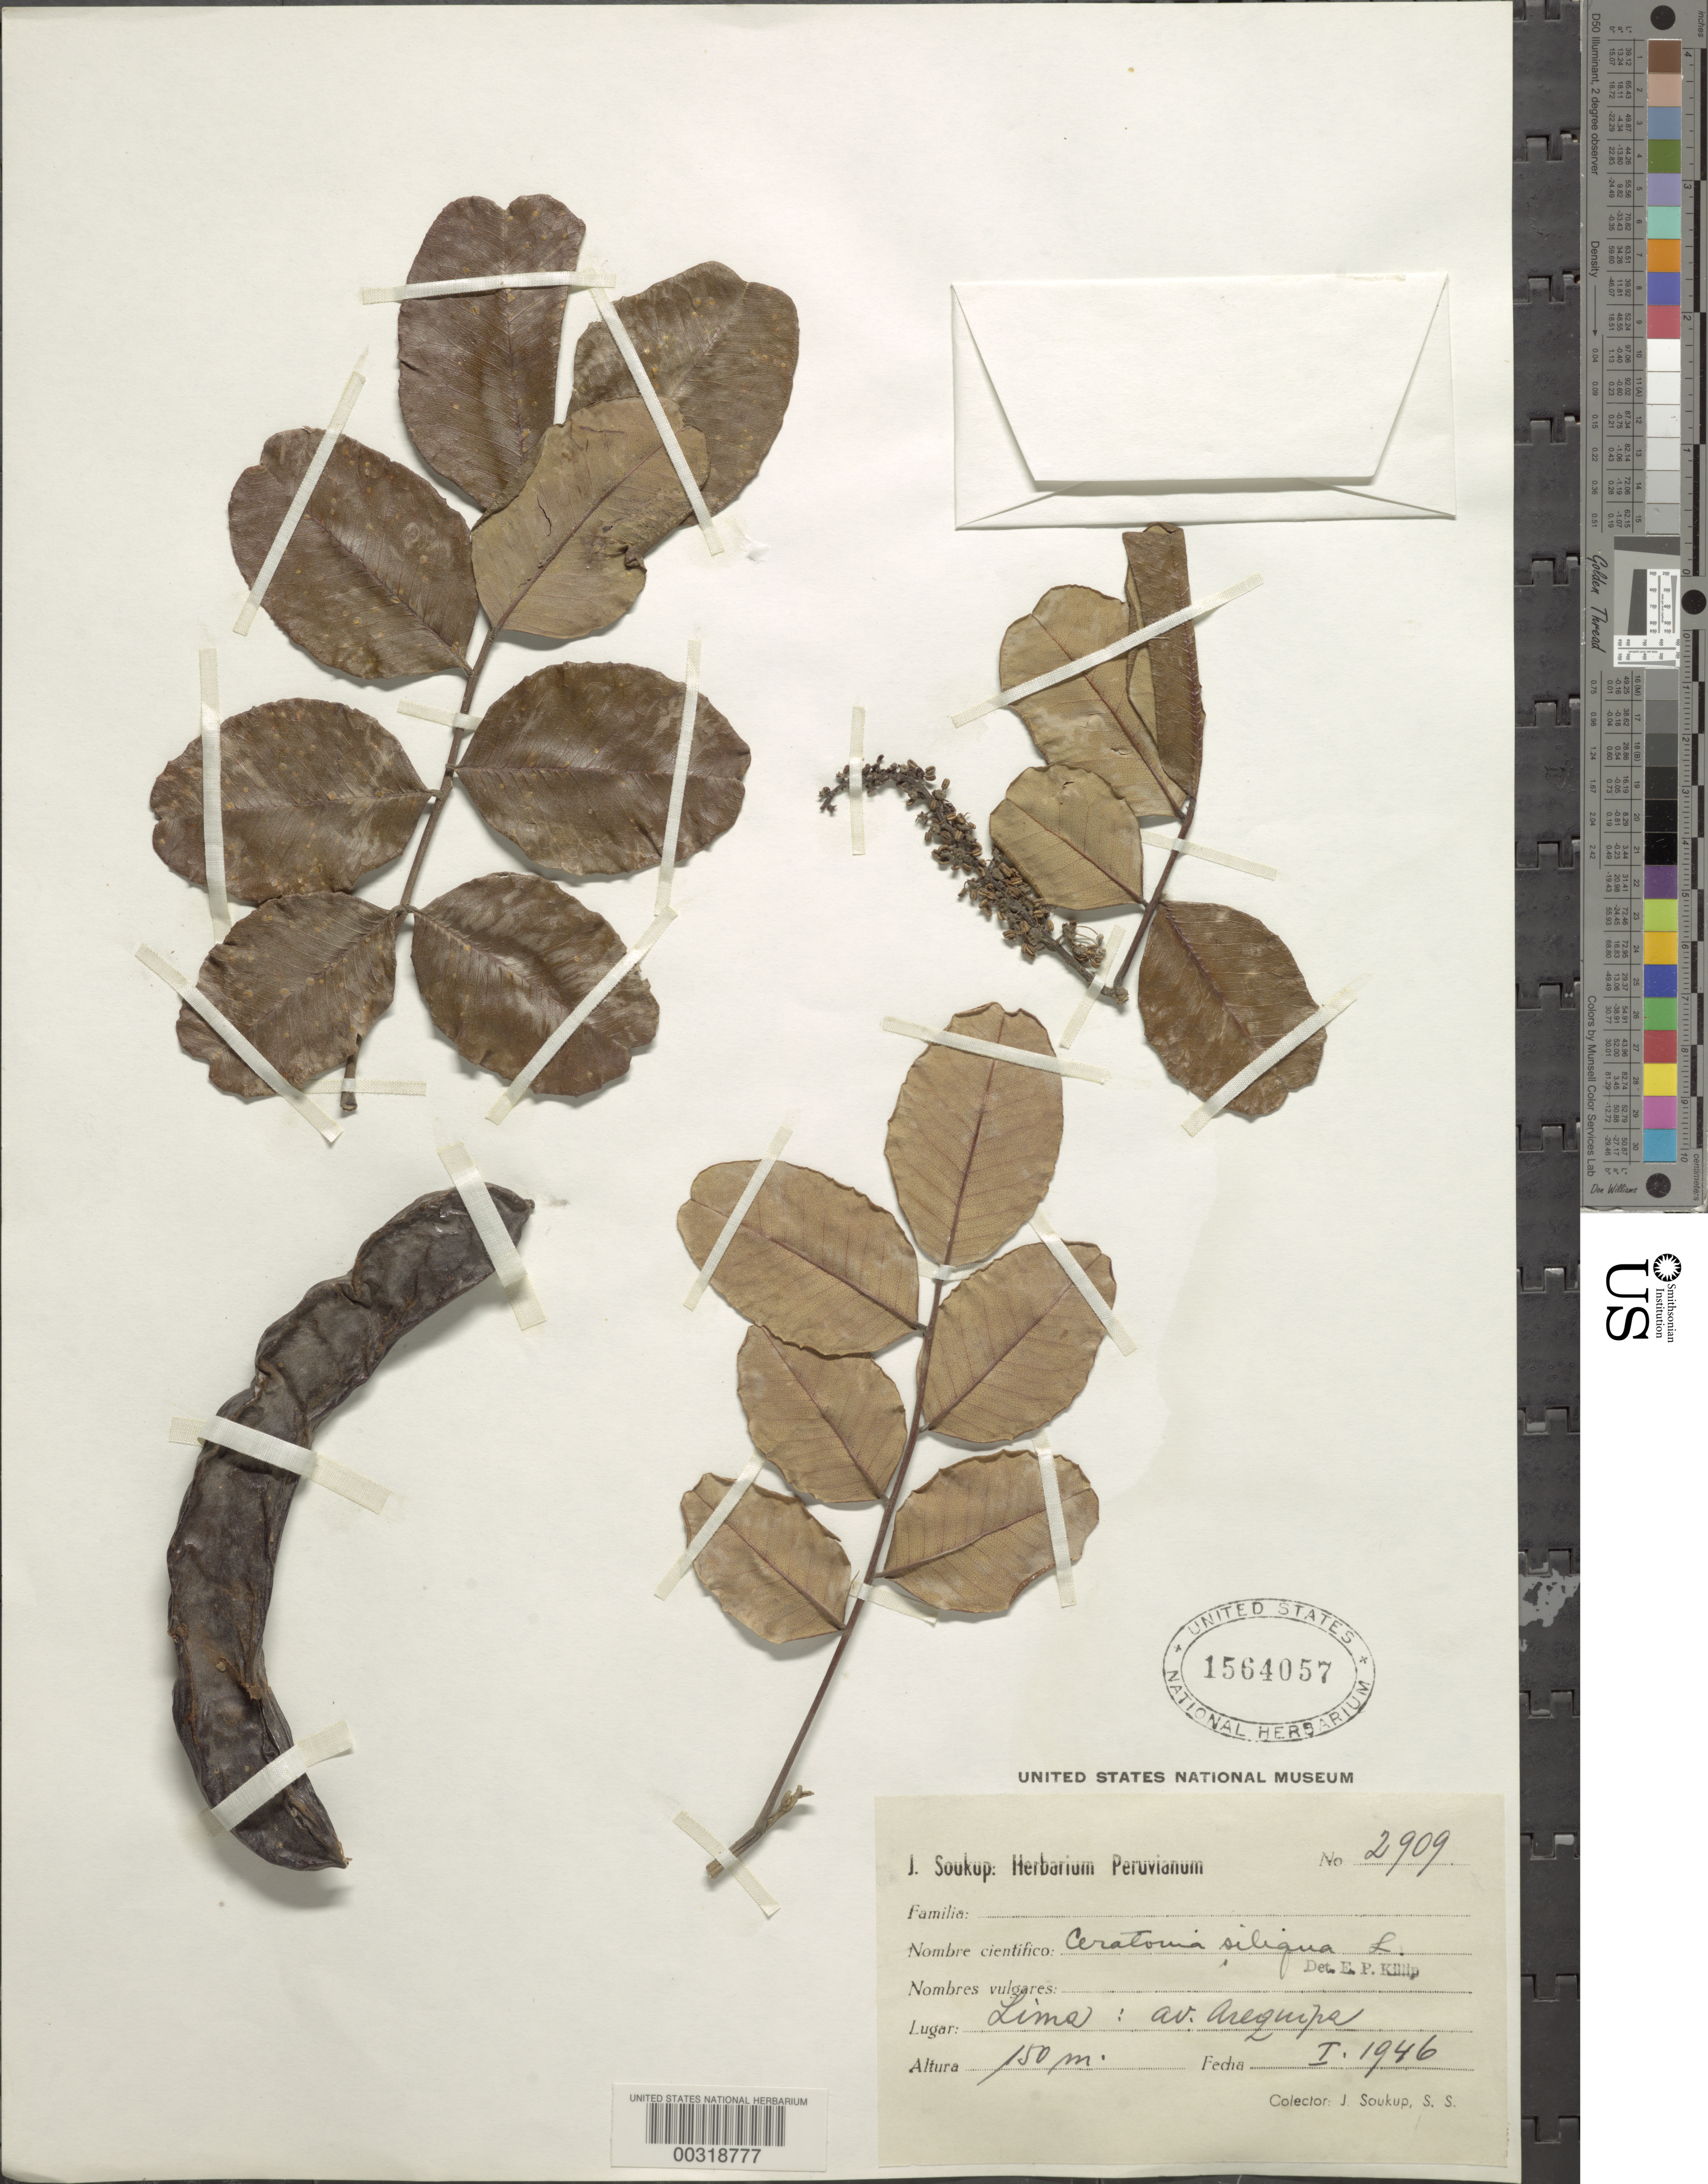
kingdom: Plantae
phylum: Tracheophyta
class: Magnoliopsida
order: Fabales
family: Fabaceae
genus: Ceratonia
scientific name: Ceratonia siliqua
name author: L.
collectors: J. J. Soukup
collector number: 2909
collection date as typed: Jan 1946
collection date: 1946-01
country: Peru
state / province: Lima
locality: Lima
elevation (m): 150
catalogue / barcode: US 1564057